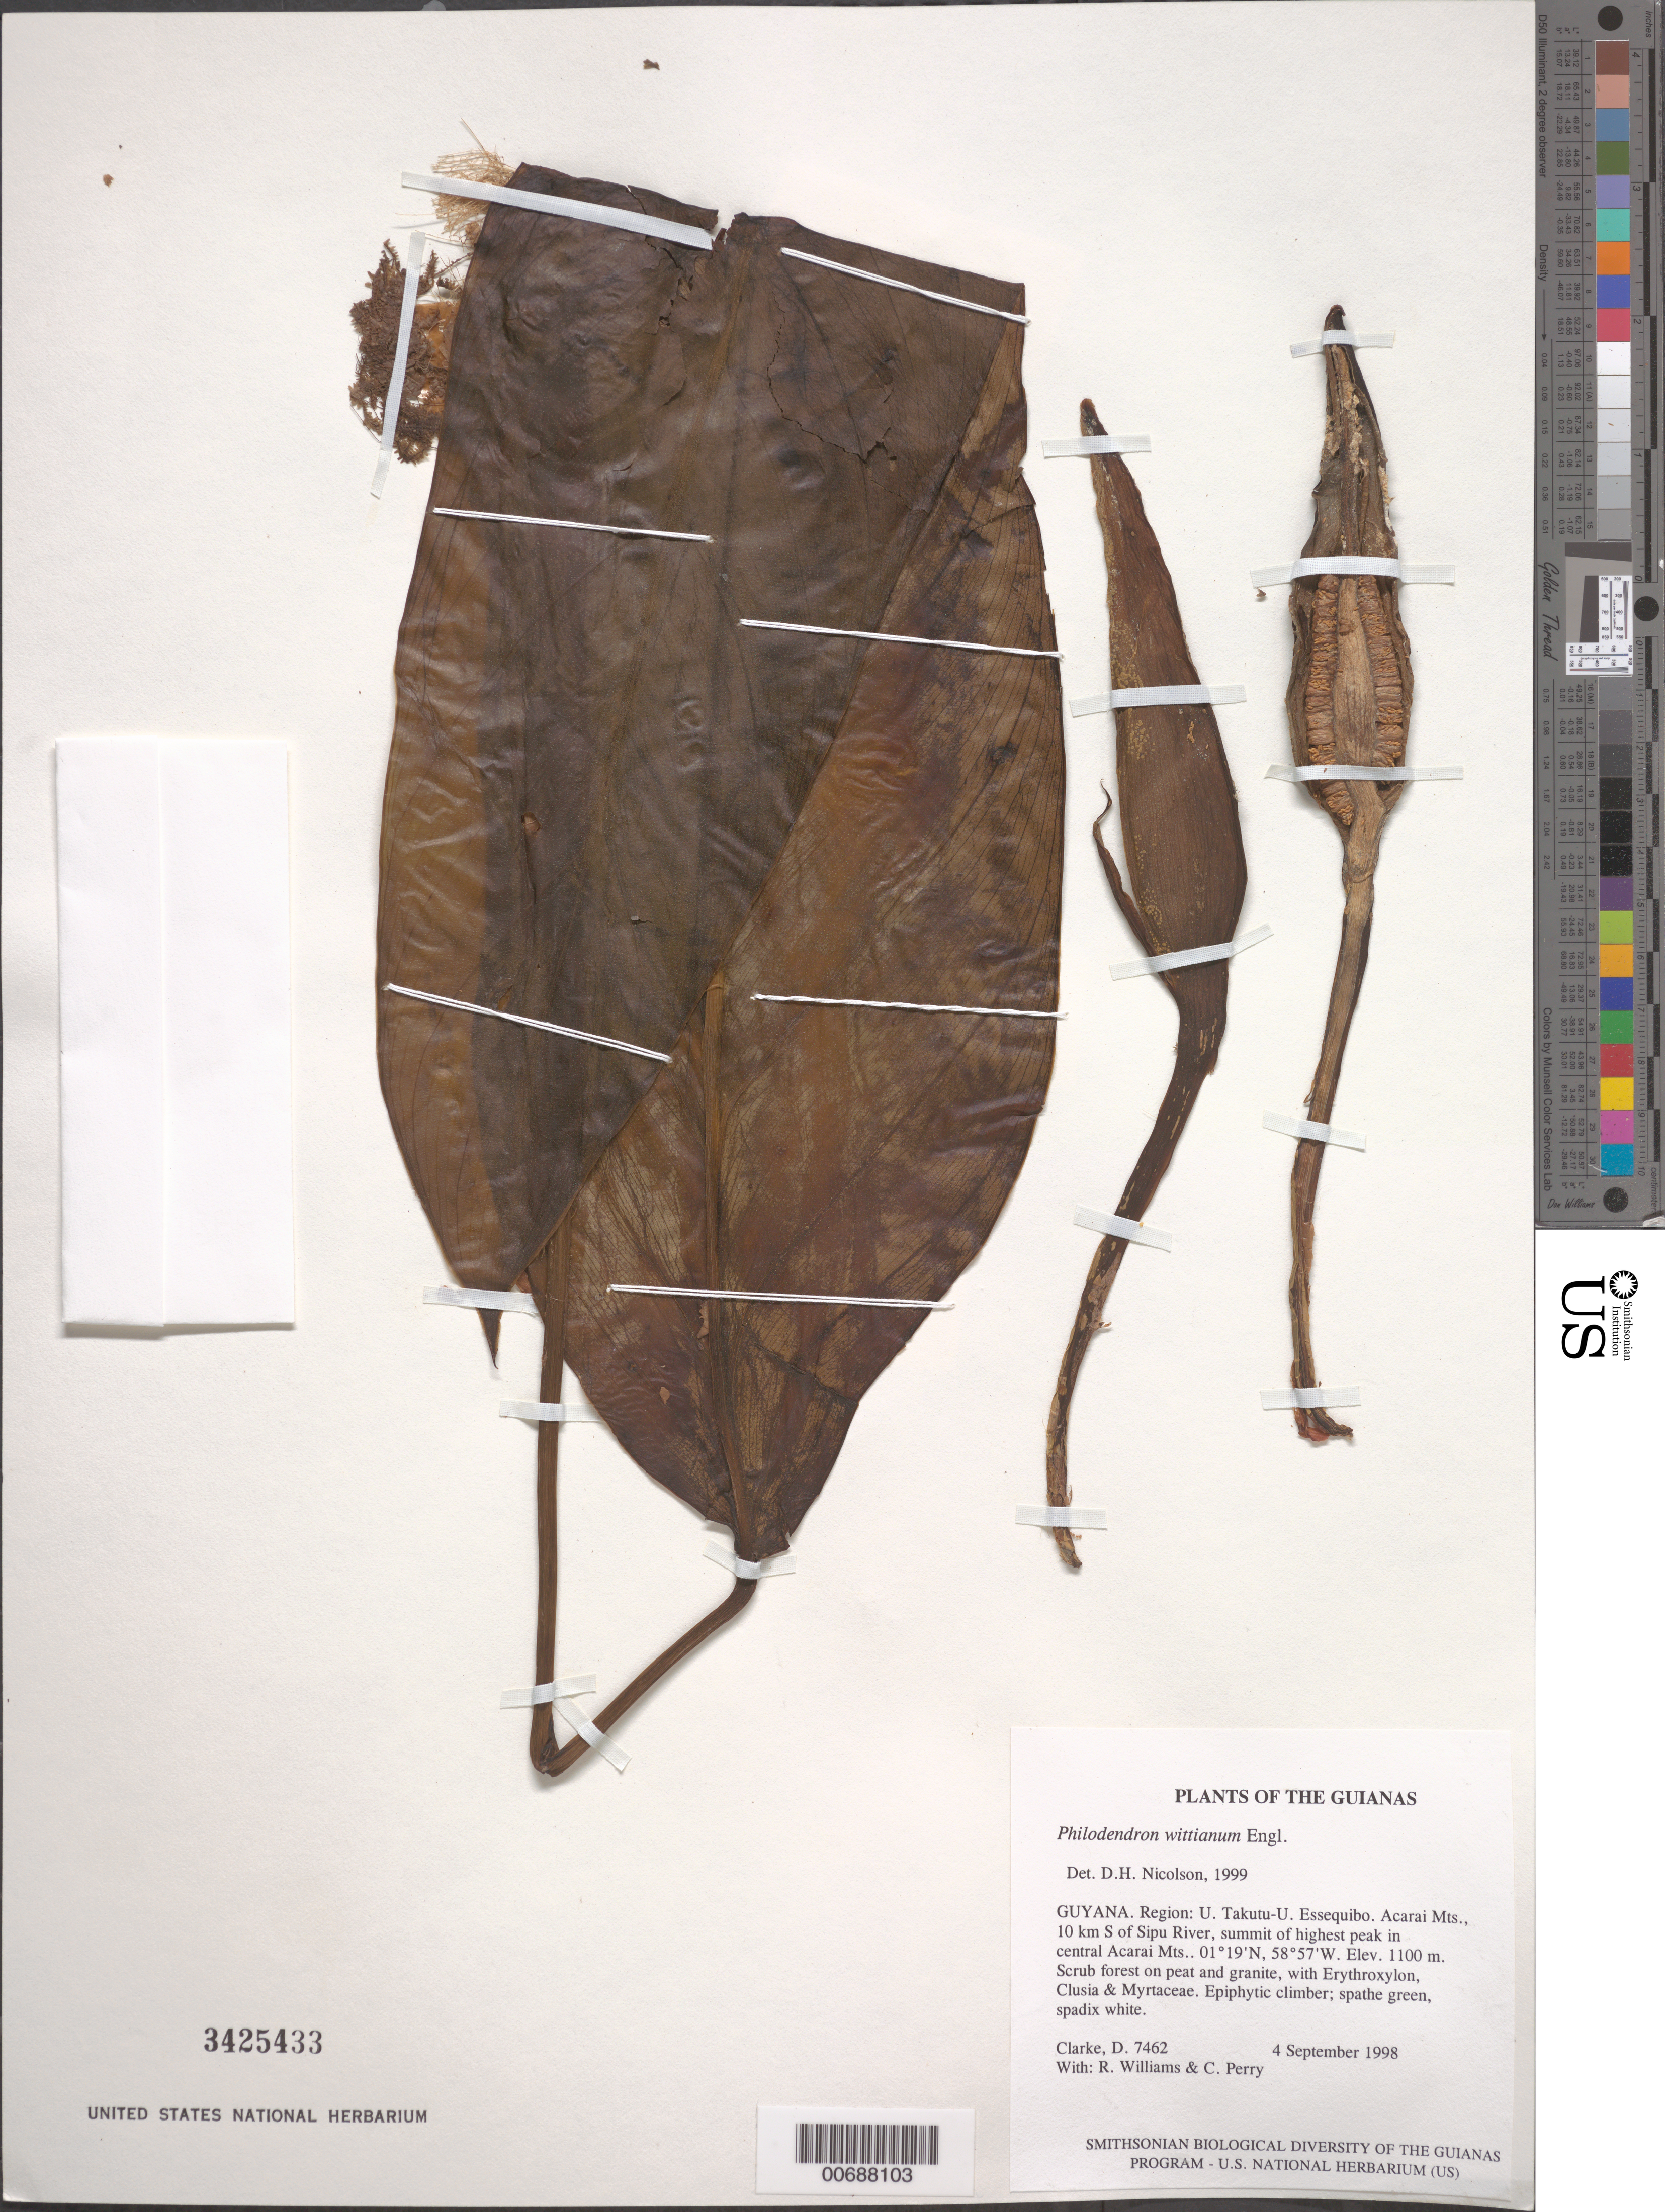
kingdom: Plantae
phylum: Tracheophyta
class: Liliopsida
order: Alismatales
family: Araceae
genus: Philodendron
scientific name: Philodendron wittianum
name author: Engl.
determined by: Nicolson, Dan H.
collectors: H. D. Clarke, R. Williams & C. Perry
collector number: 7462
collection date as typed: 4 September 1998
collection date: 1998-09-04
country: Guyana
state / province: U. Takutu-U. Essequibo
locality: Acarai Mts., 10 km S of Sipu River, summit of highest peak in central Acarai Mts.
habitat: Scrub forest on peat and granite, with Erythroxylum, Clusia & Myrtaceae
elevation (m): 1100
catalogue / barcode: US 3425433